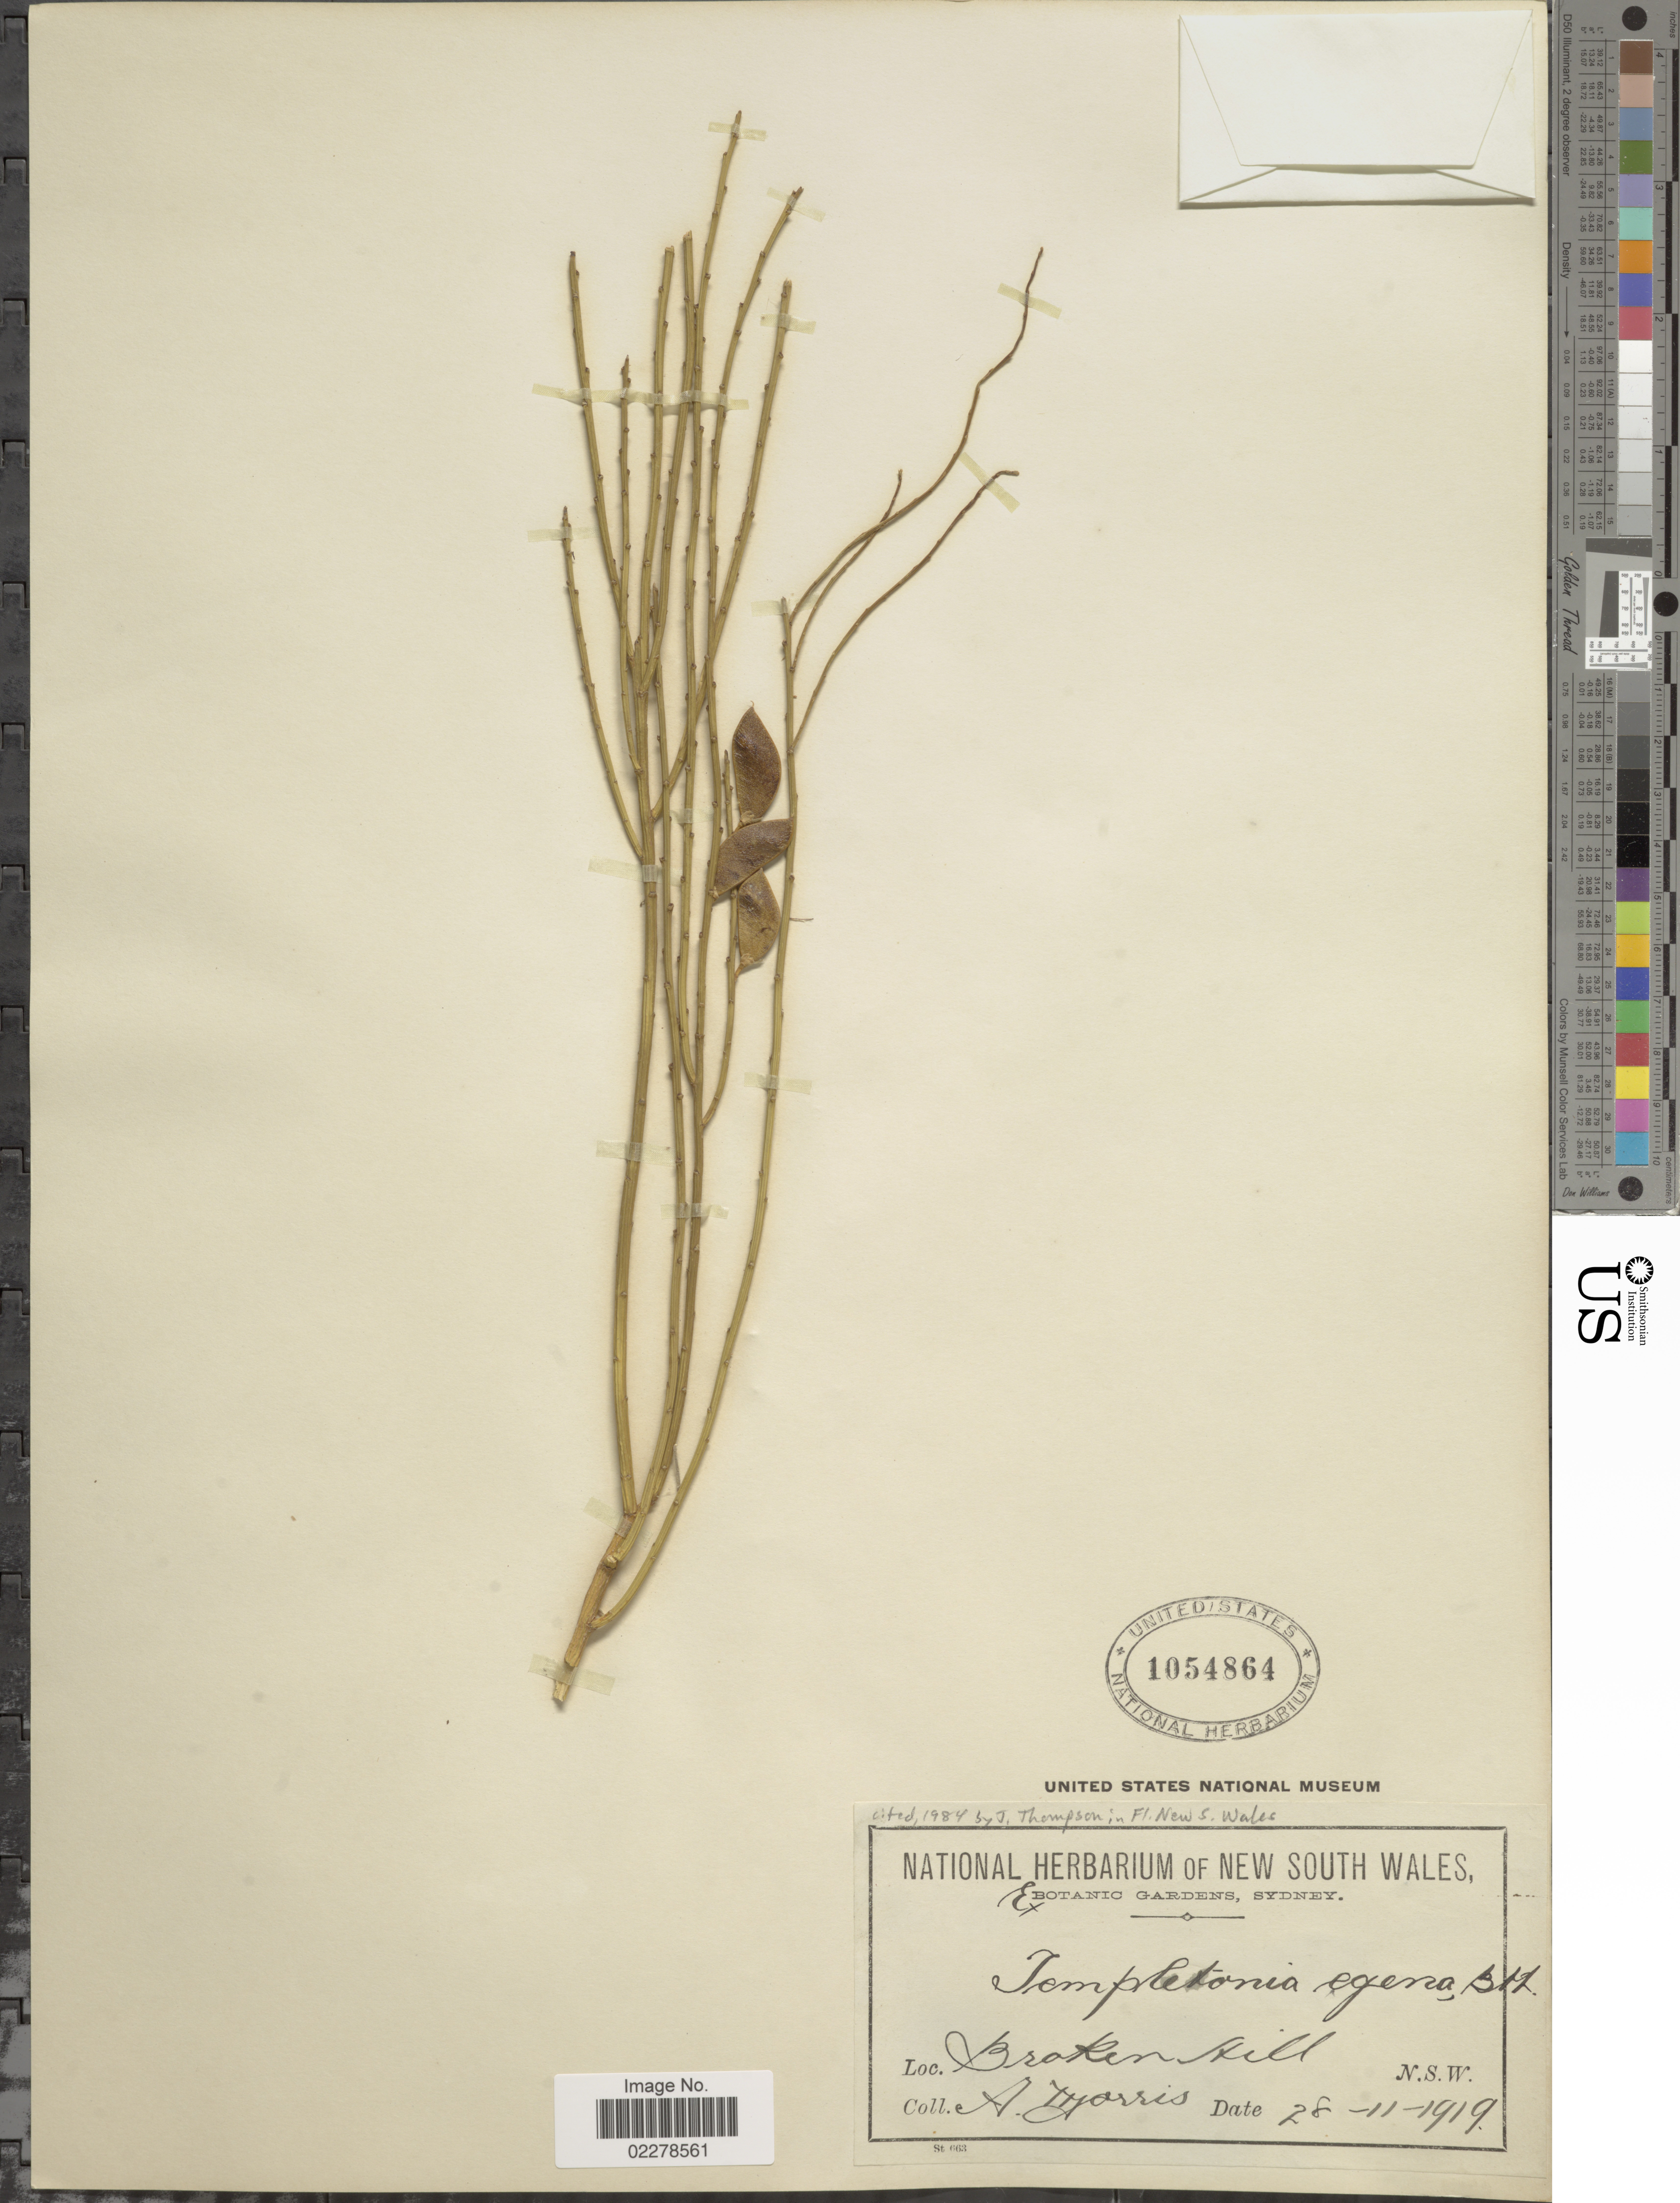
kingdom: Plantae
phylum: Tracheophyta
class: Magnoliopsida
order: Fabales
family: Fabaceae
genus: Templetonia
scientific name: Templetonia egena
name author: Benth.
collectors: A. Morris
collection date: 1919-11-28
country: Australia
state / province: New South Wales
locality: Broken Hill. N.S.W.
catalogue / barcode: US 1054864